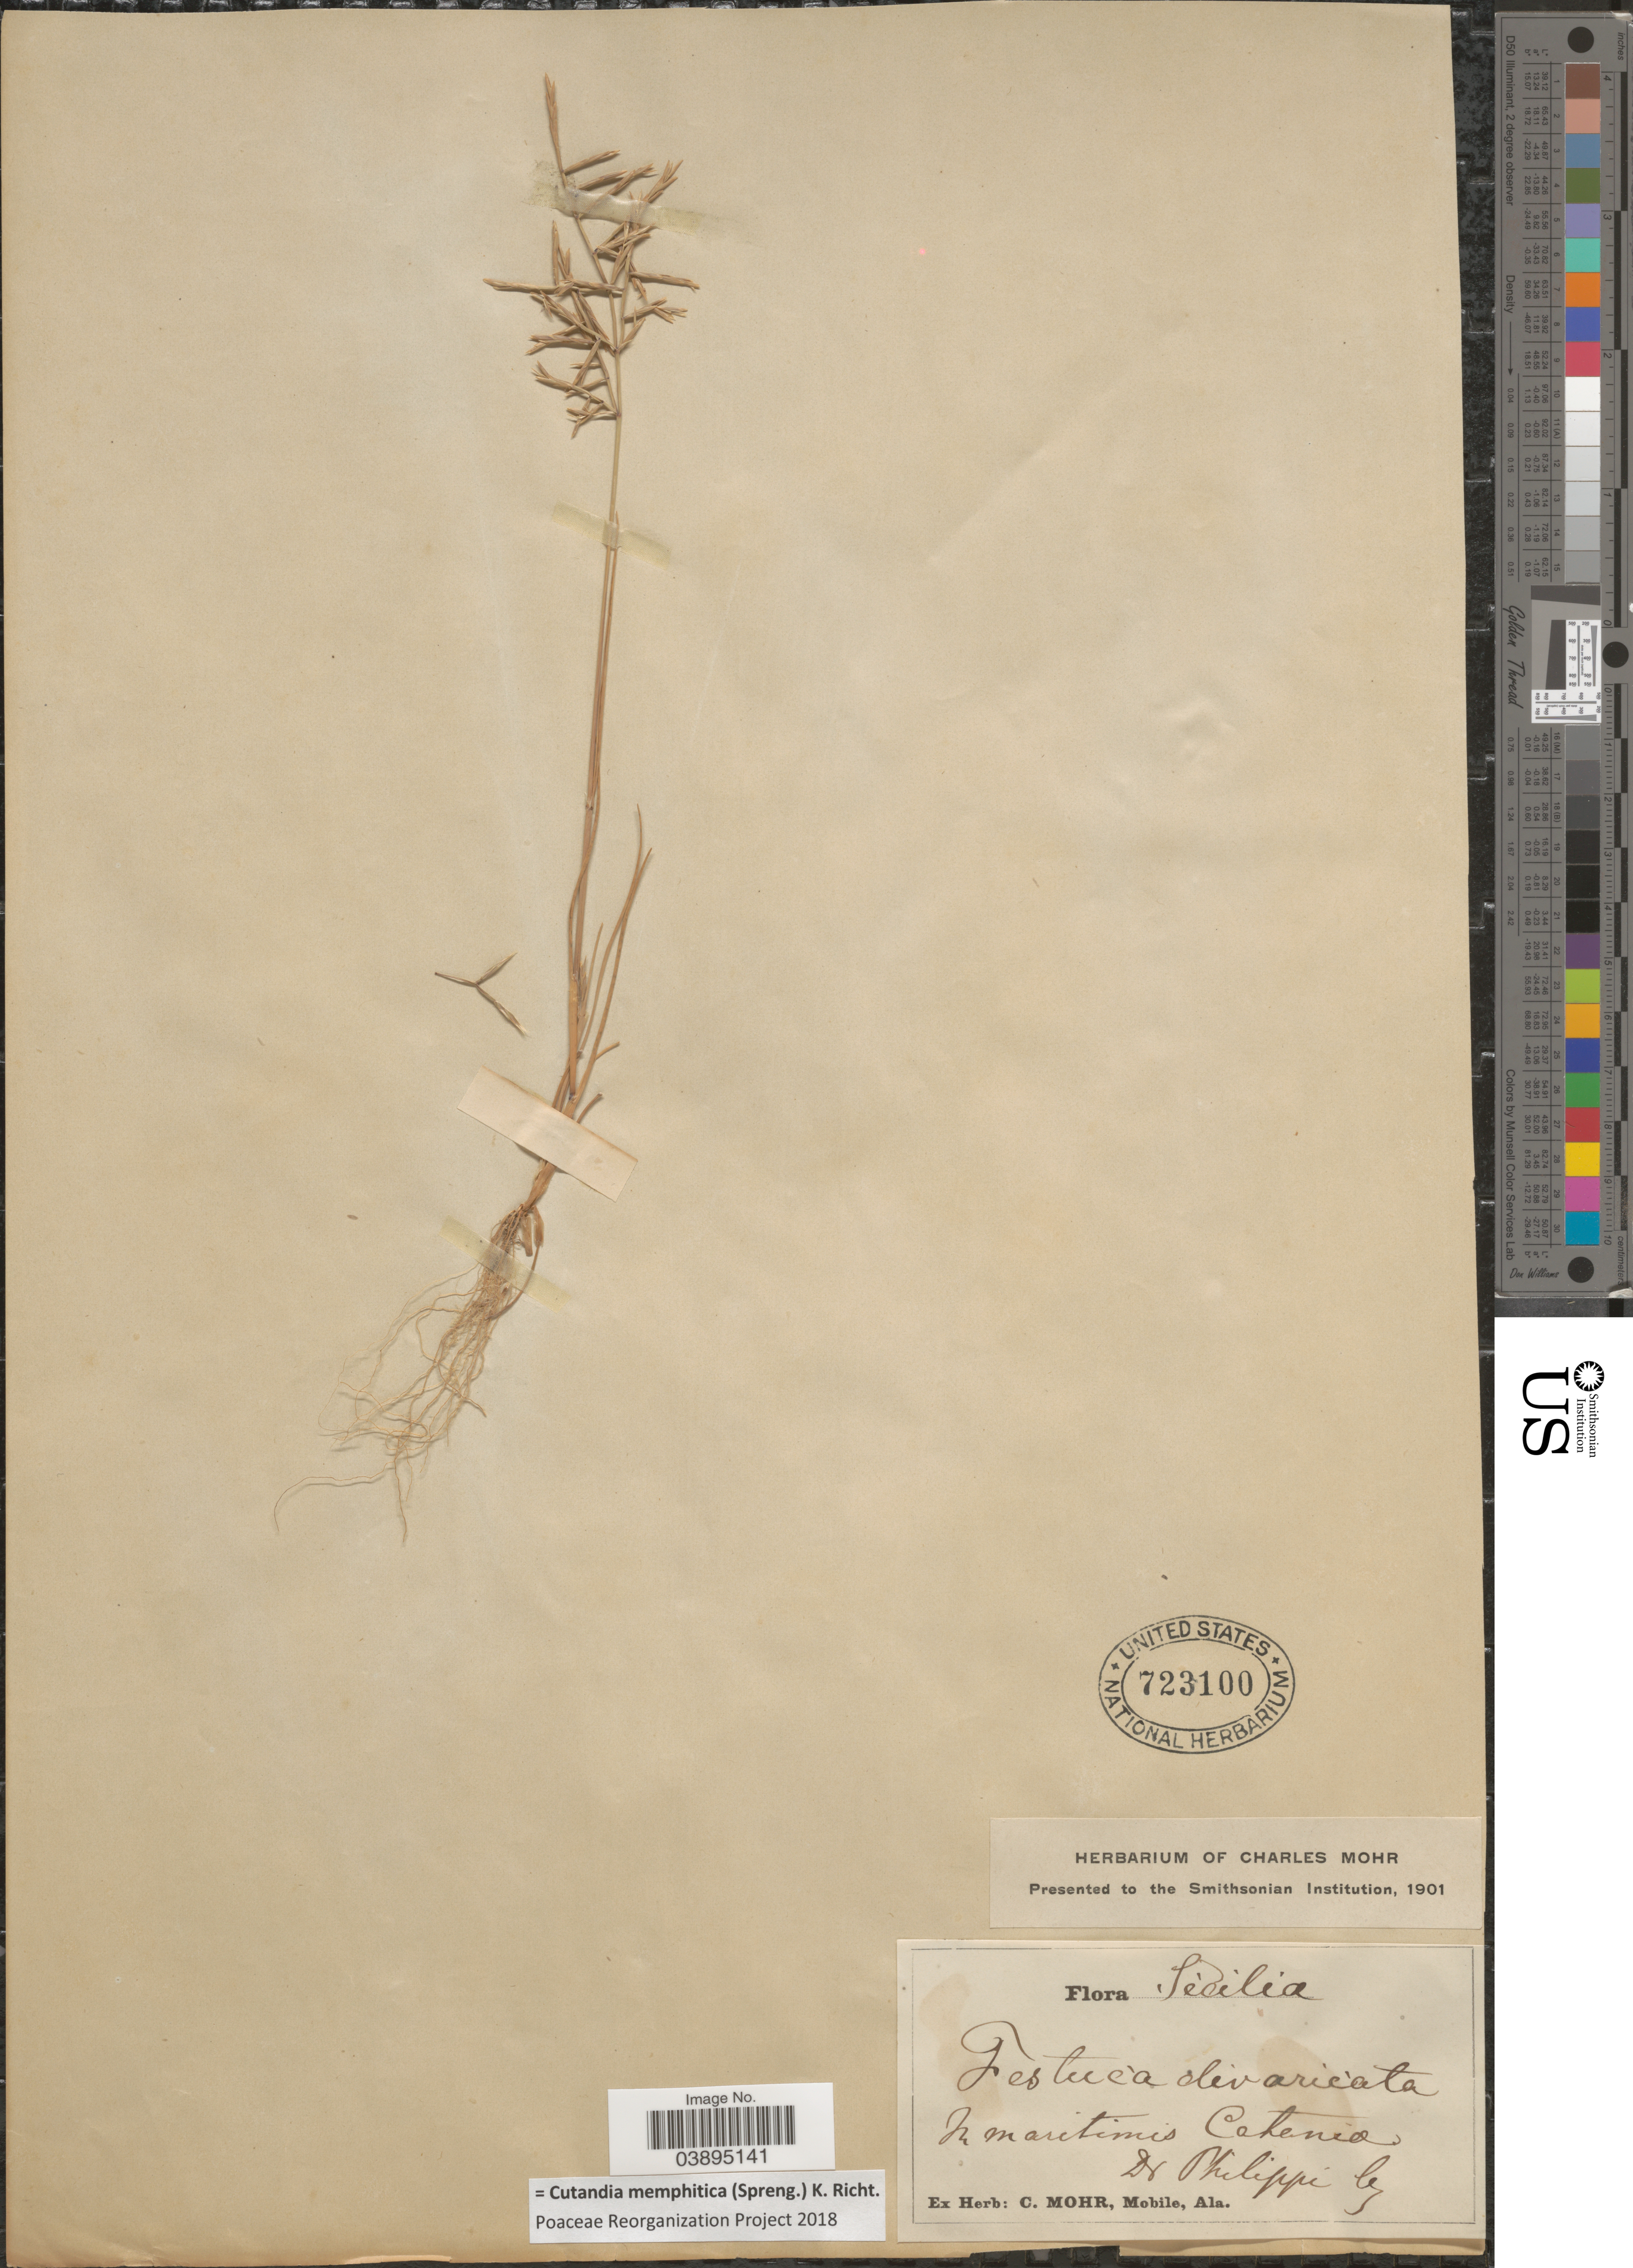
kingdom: Plantae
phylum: Tracheophyta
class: Liliopsida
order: Poales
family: Poaceae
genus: Cutandia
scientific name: Cutandia memphitica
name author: (Spreng.) K. Richt.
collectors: -. Philippi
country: Italy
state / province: Siciliana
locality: Sicilia. In maritimis Catania.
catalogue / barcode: US 723100